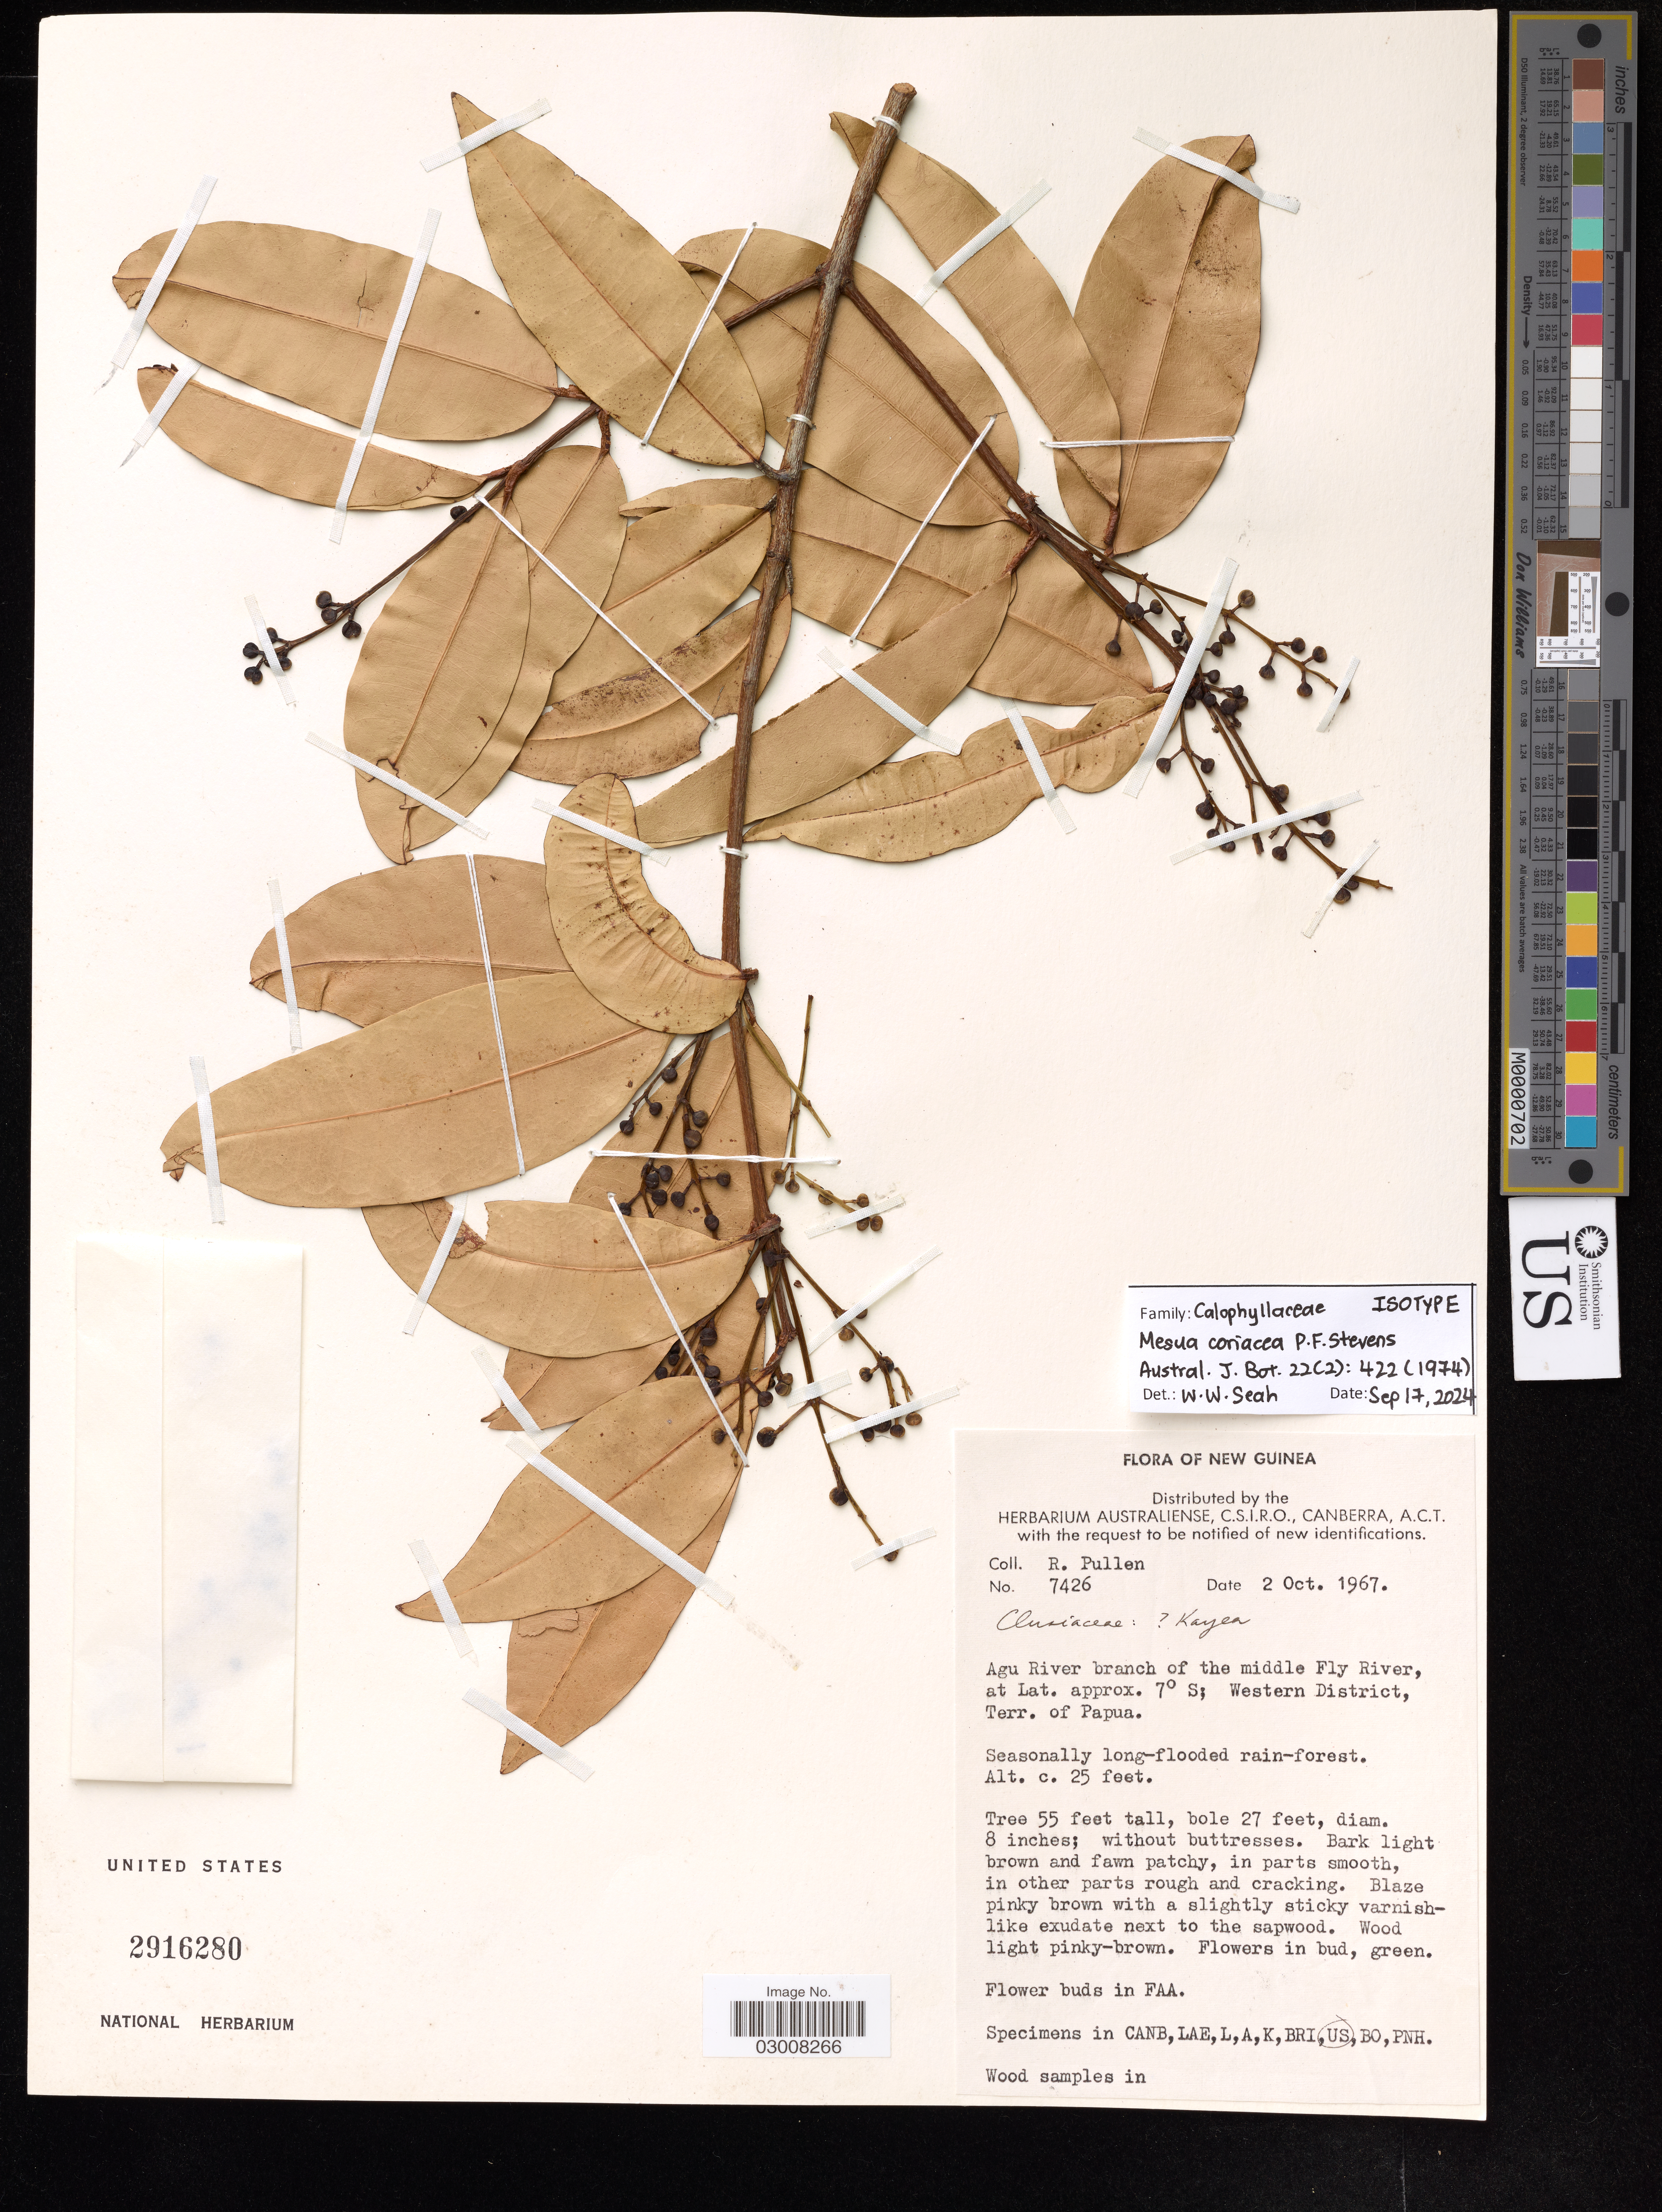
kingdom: Plantae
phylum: Tracheophyta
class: Magnoliopsida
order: Malpighiales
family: Calophyllaceae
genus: Mesua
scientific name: Mesua coriacea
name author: P.F. Stevens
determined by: Seah, Wei Wei, (SING), Singapore Botanic Gardens (SINGAPORE)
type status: Isotype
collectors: R. Pullen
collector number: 7426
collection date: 1967-10-02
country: Papua New Guinea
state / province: Manus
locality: New Guinea, Agu River branch of the middle Fly river, Western District, Terr. of Papua.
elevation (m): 8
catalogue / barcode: US 2916280